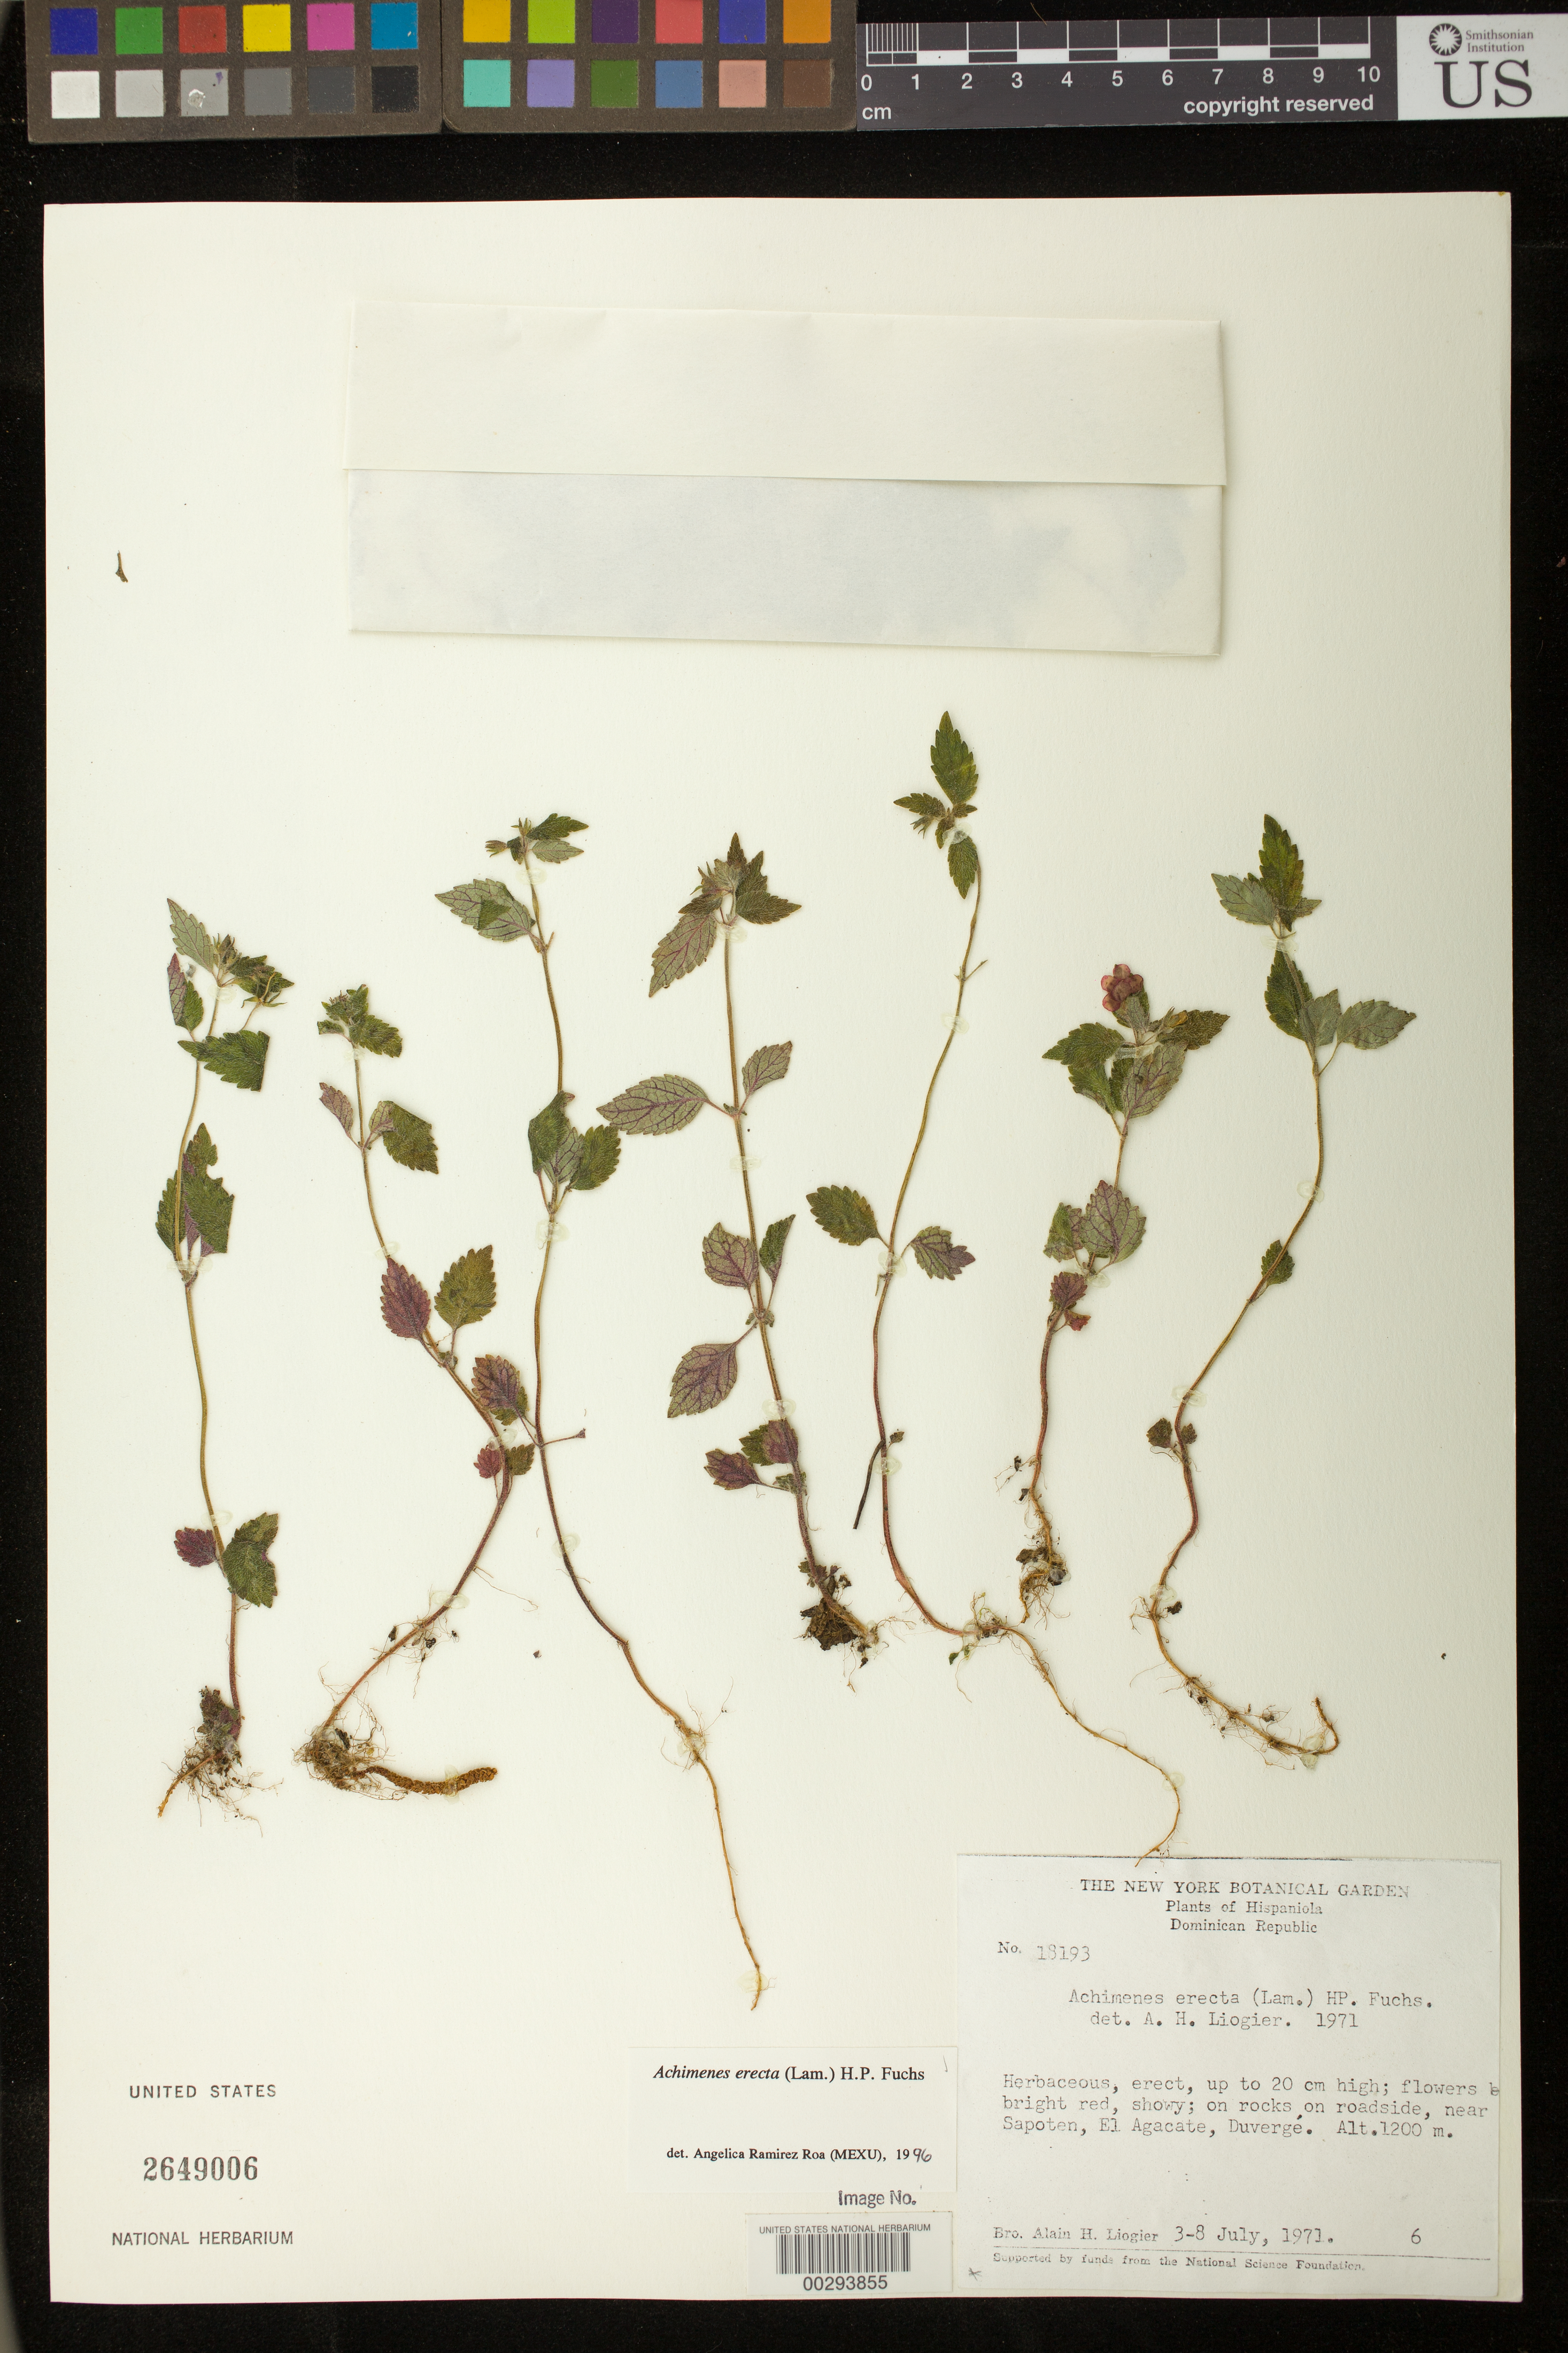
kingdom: Plantae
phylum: Tracheophyta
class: Magnoliopsida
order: Lamiales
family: Gesneriaceae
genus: Achimenes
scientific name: Achimenes erecta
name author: (Lam.) H.P. Fuchs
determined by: Skog, Laurence E.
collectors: A. H. Liogier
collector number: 18193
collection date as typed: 3-8 Jul 1971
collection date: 1971-07-03/1971-07-08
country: Dominican Republic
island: Hispaniola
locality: Near Sapoten, El Aguacate, Duvergé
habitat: On rocks on roadside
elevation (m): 1200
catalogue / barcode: US 2649006